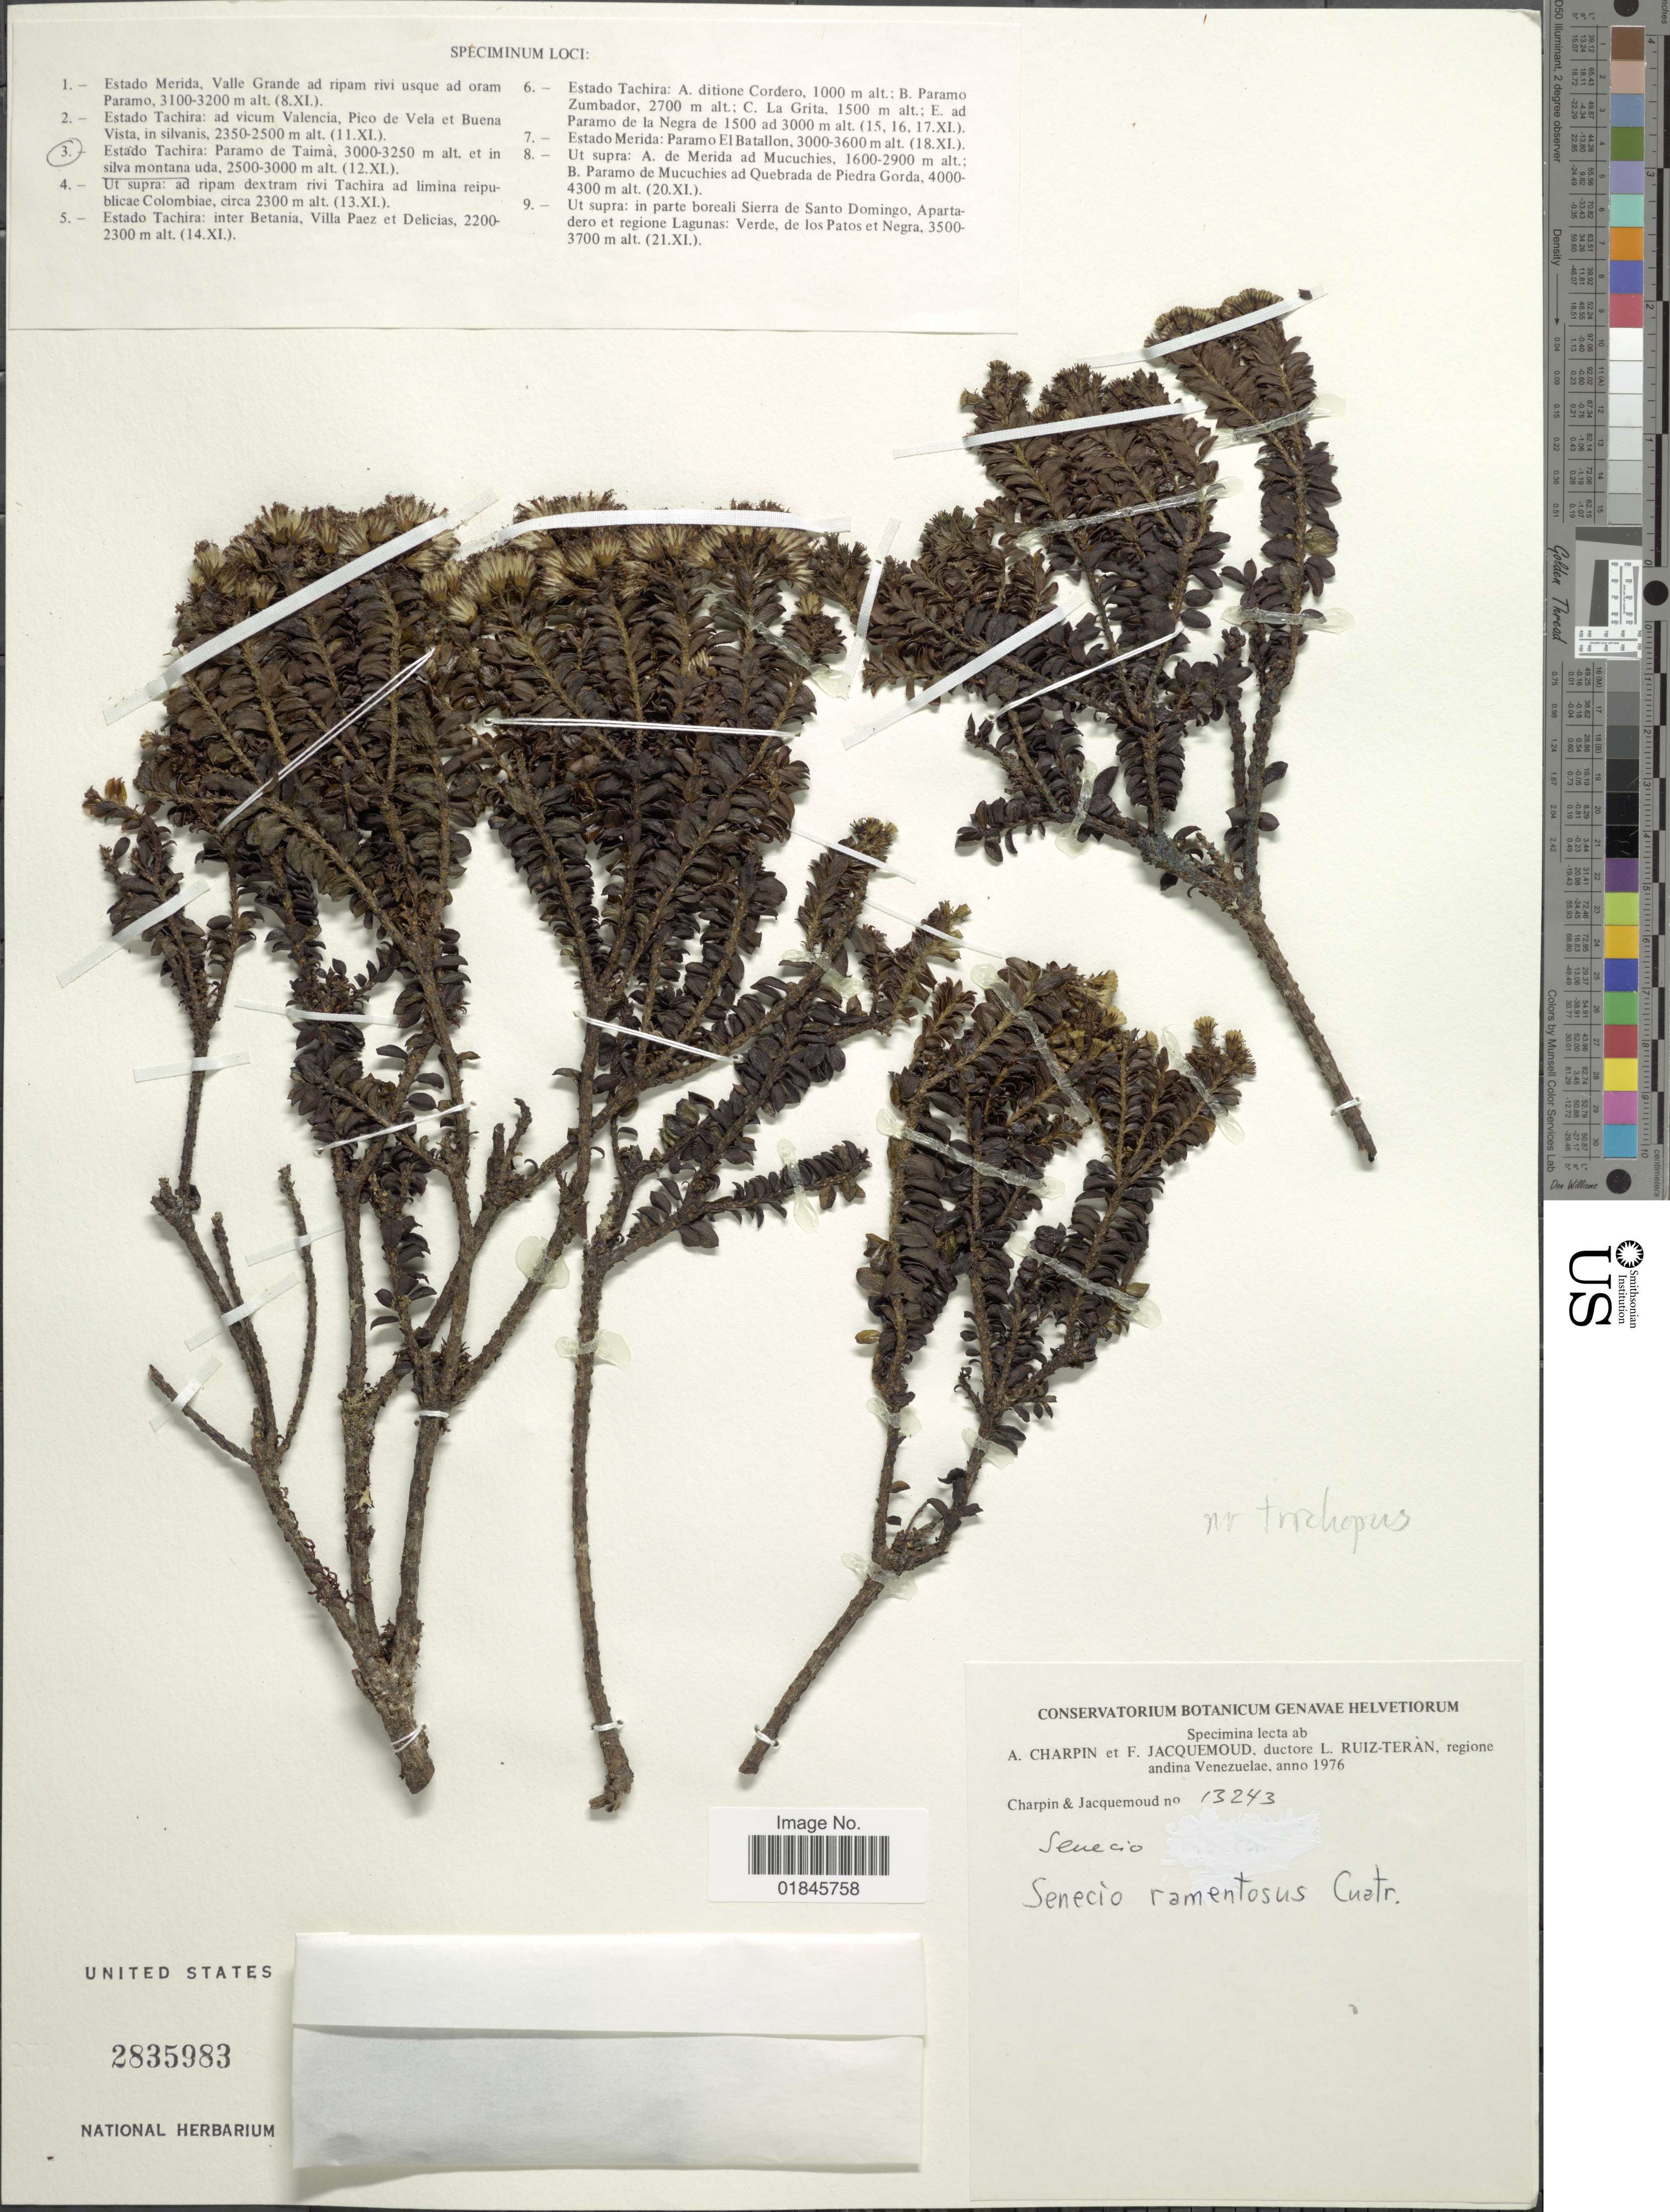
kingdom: Plantae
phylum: Tracheophyta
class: Magnoliopsida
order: Asterales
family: Asteraceae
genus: Pentacalia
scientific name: Pentacalia ramentosa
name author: (Cuatrec.) Cuatrec.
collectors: A. Charpin, F. Jacquemoud & L. E. Ruíz-Terán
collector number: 13243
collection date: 1976-11-12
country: Venezuela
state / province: Tachira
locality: Estado Tachira: Paramo de Taimà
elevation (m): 2500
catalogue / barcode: US 2835983